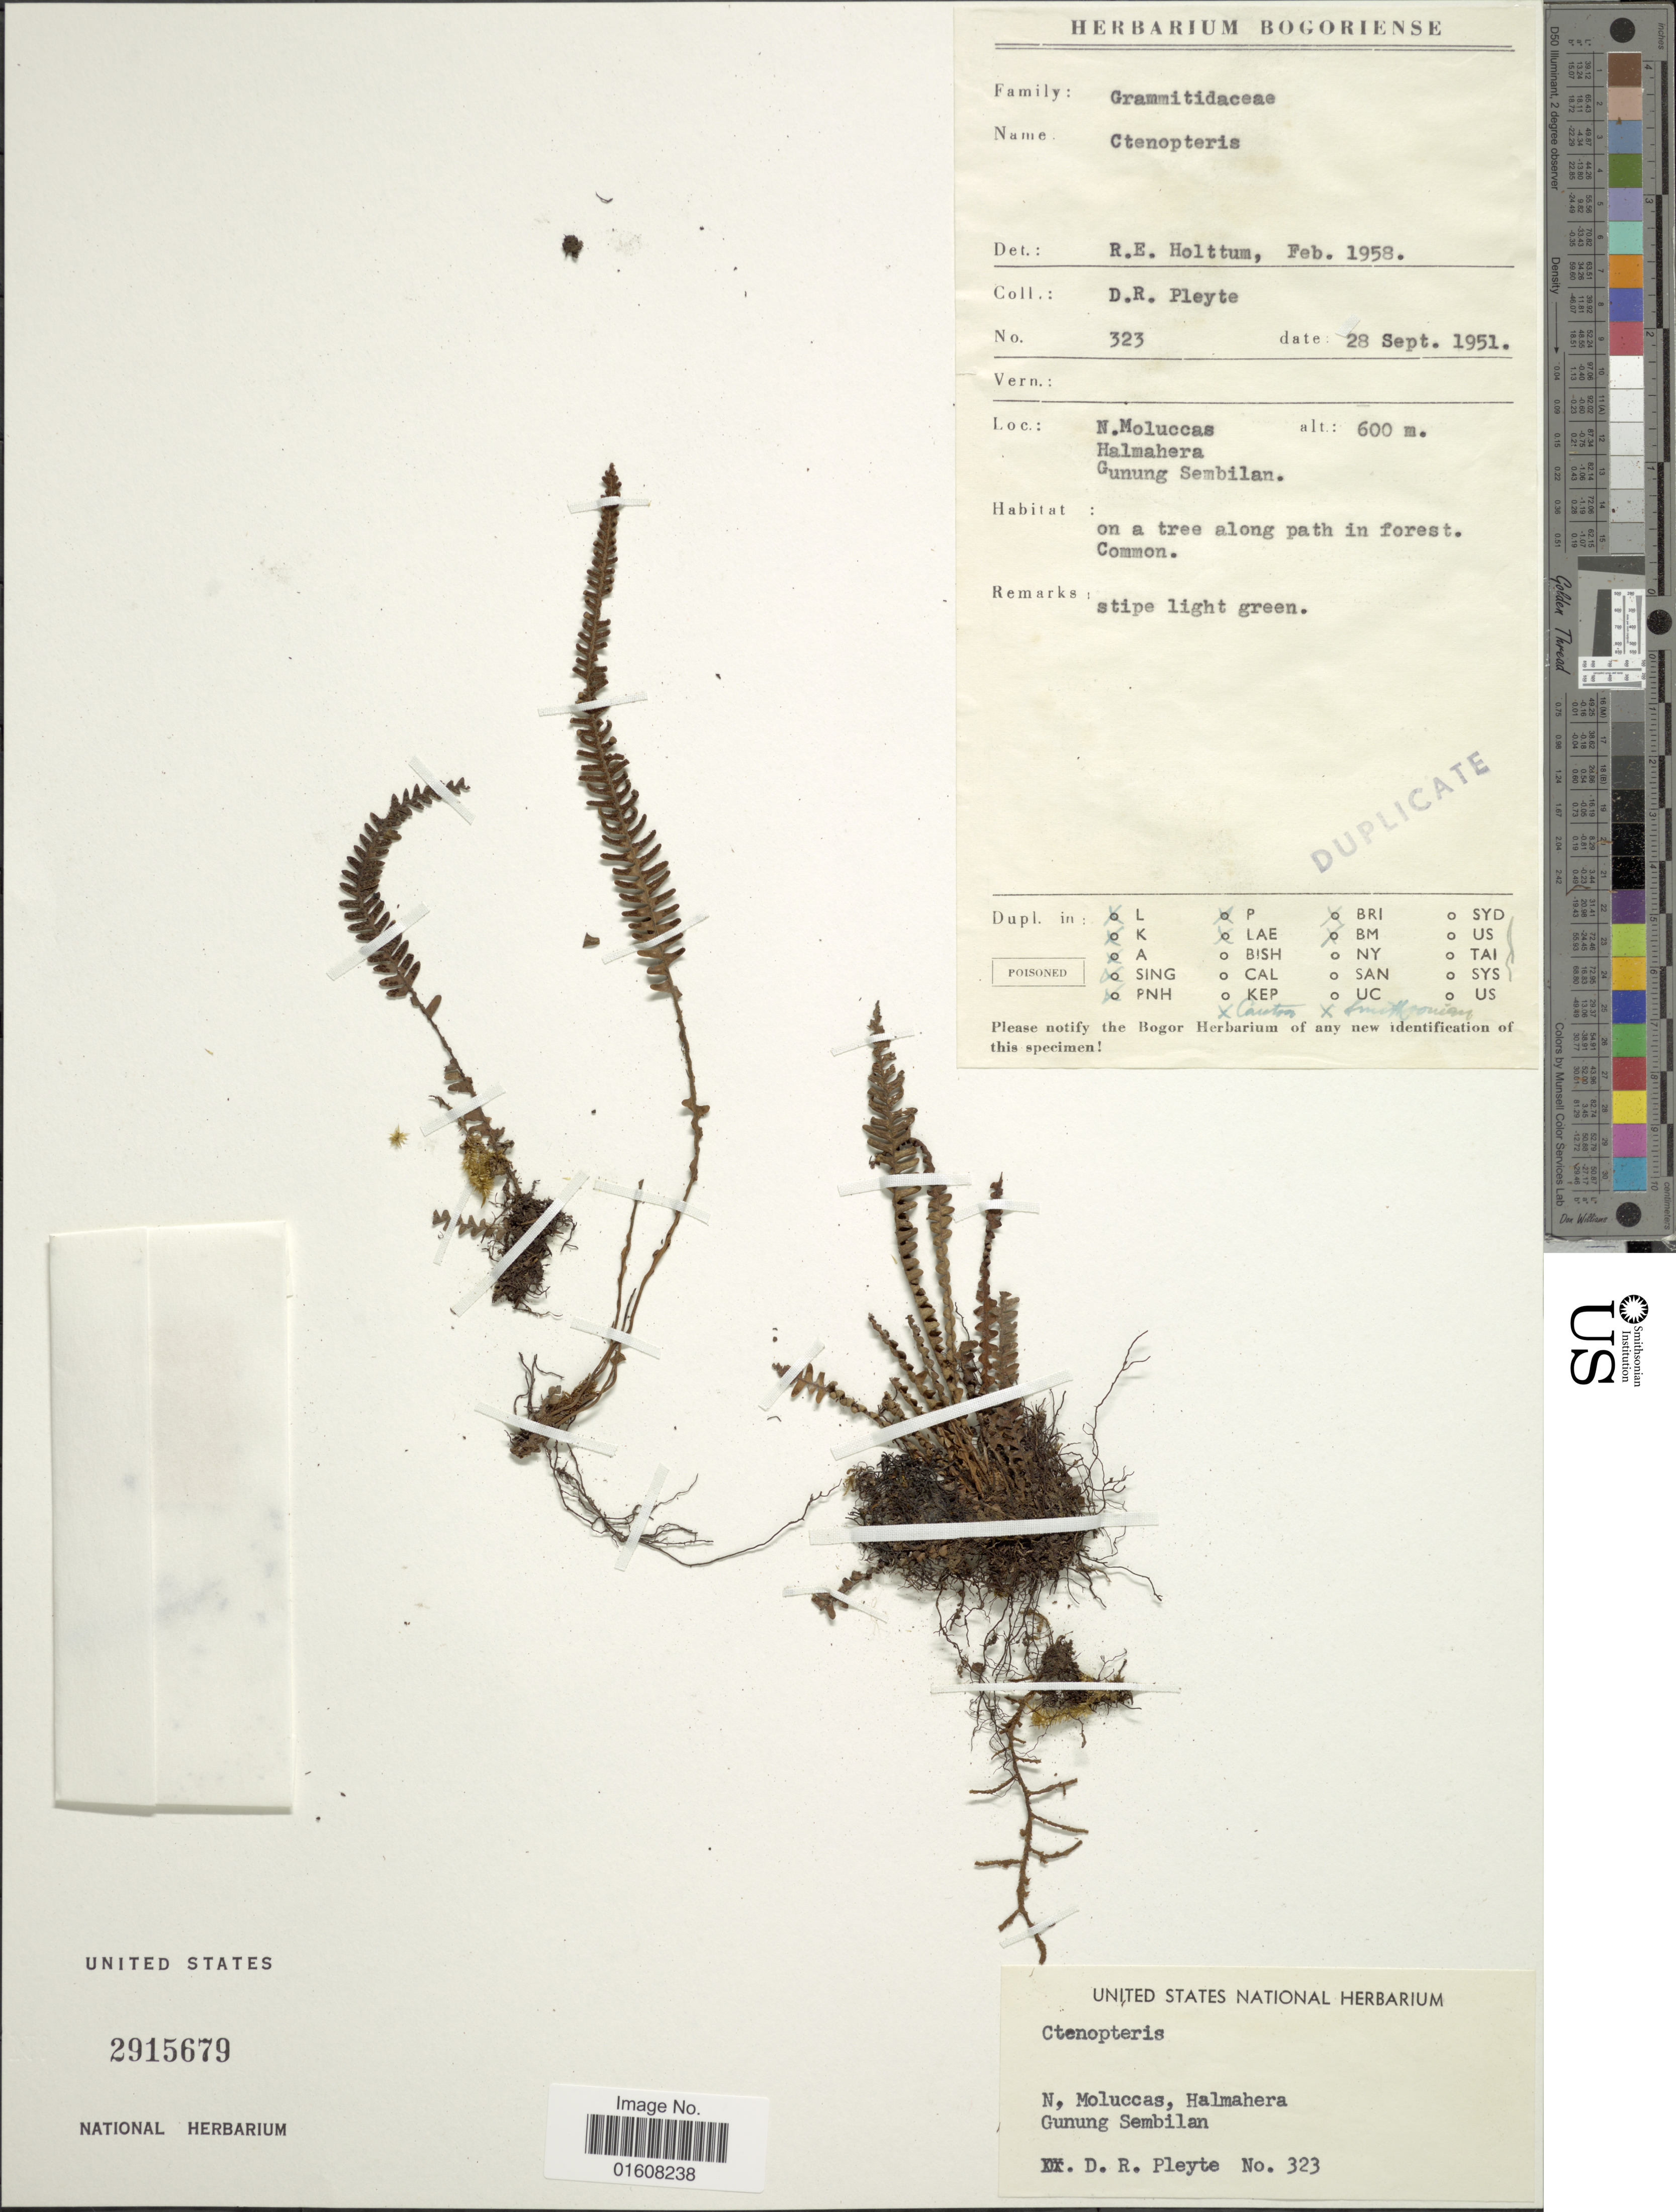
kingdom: Plantae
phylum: Tracheophyta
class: Polypodiopsida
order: Polypodiales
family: Polypodiaceae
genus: Grammitis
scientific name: Grammitis sp.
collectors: D. Pleyte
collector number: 323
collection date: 1951-09-28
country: Indonesia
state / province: Maluku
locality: N. Moluccas. Halmahera, Gunung Sembilan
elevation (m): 600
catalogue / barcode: US 2915679